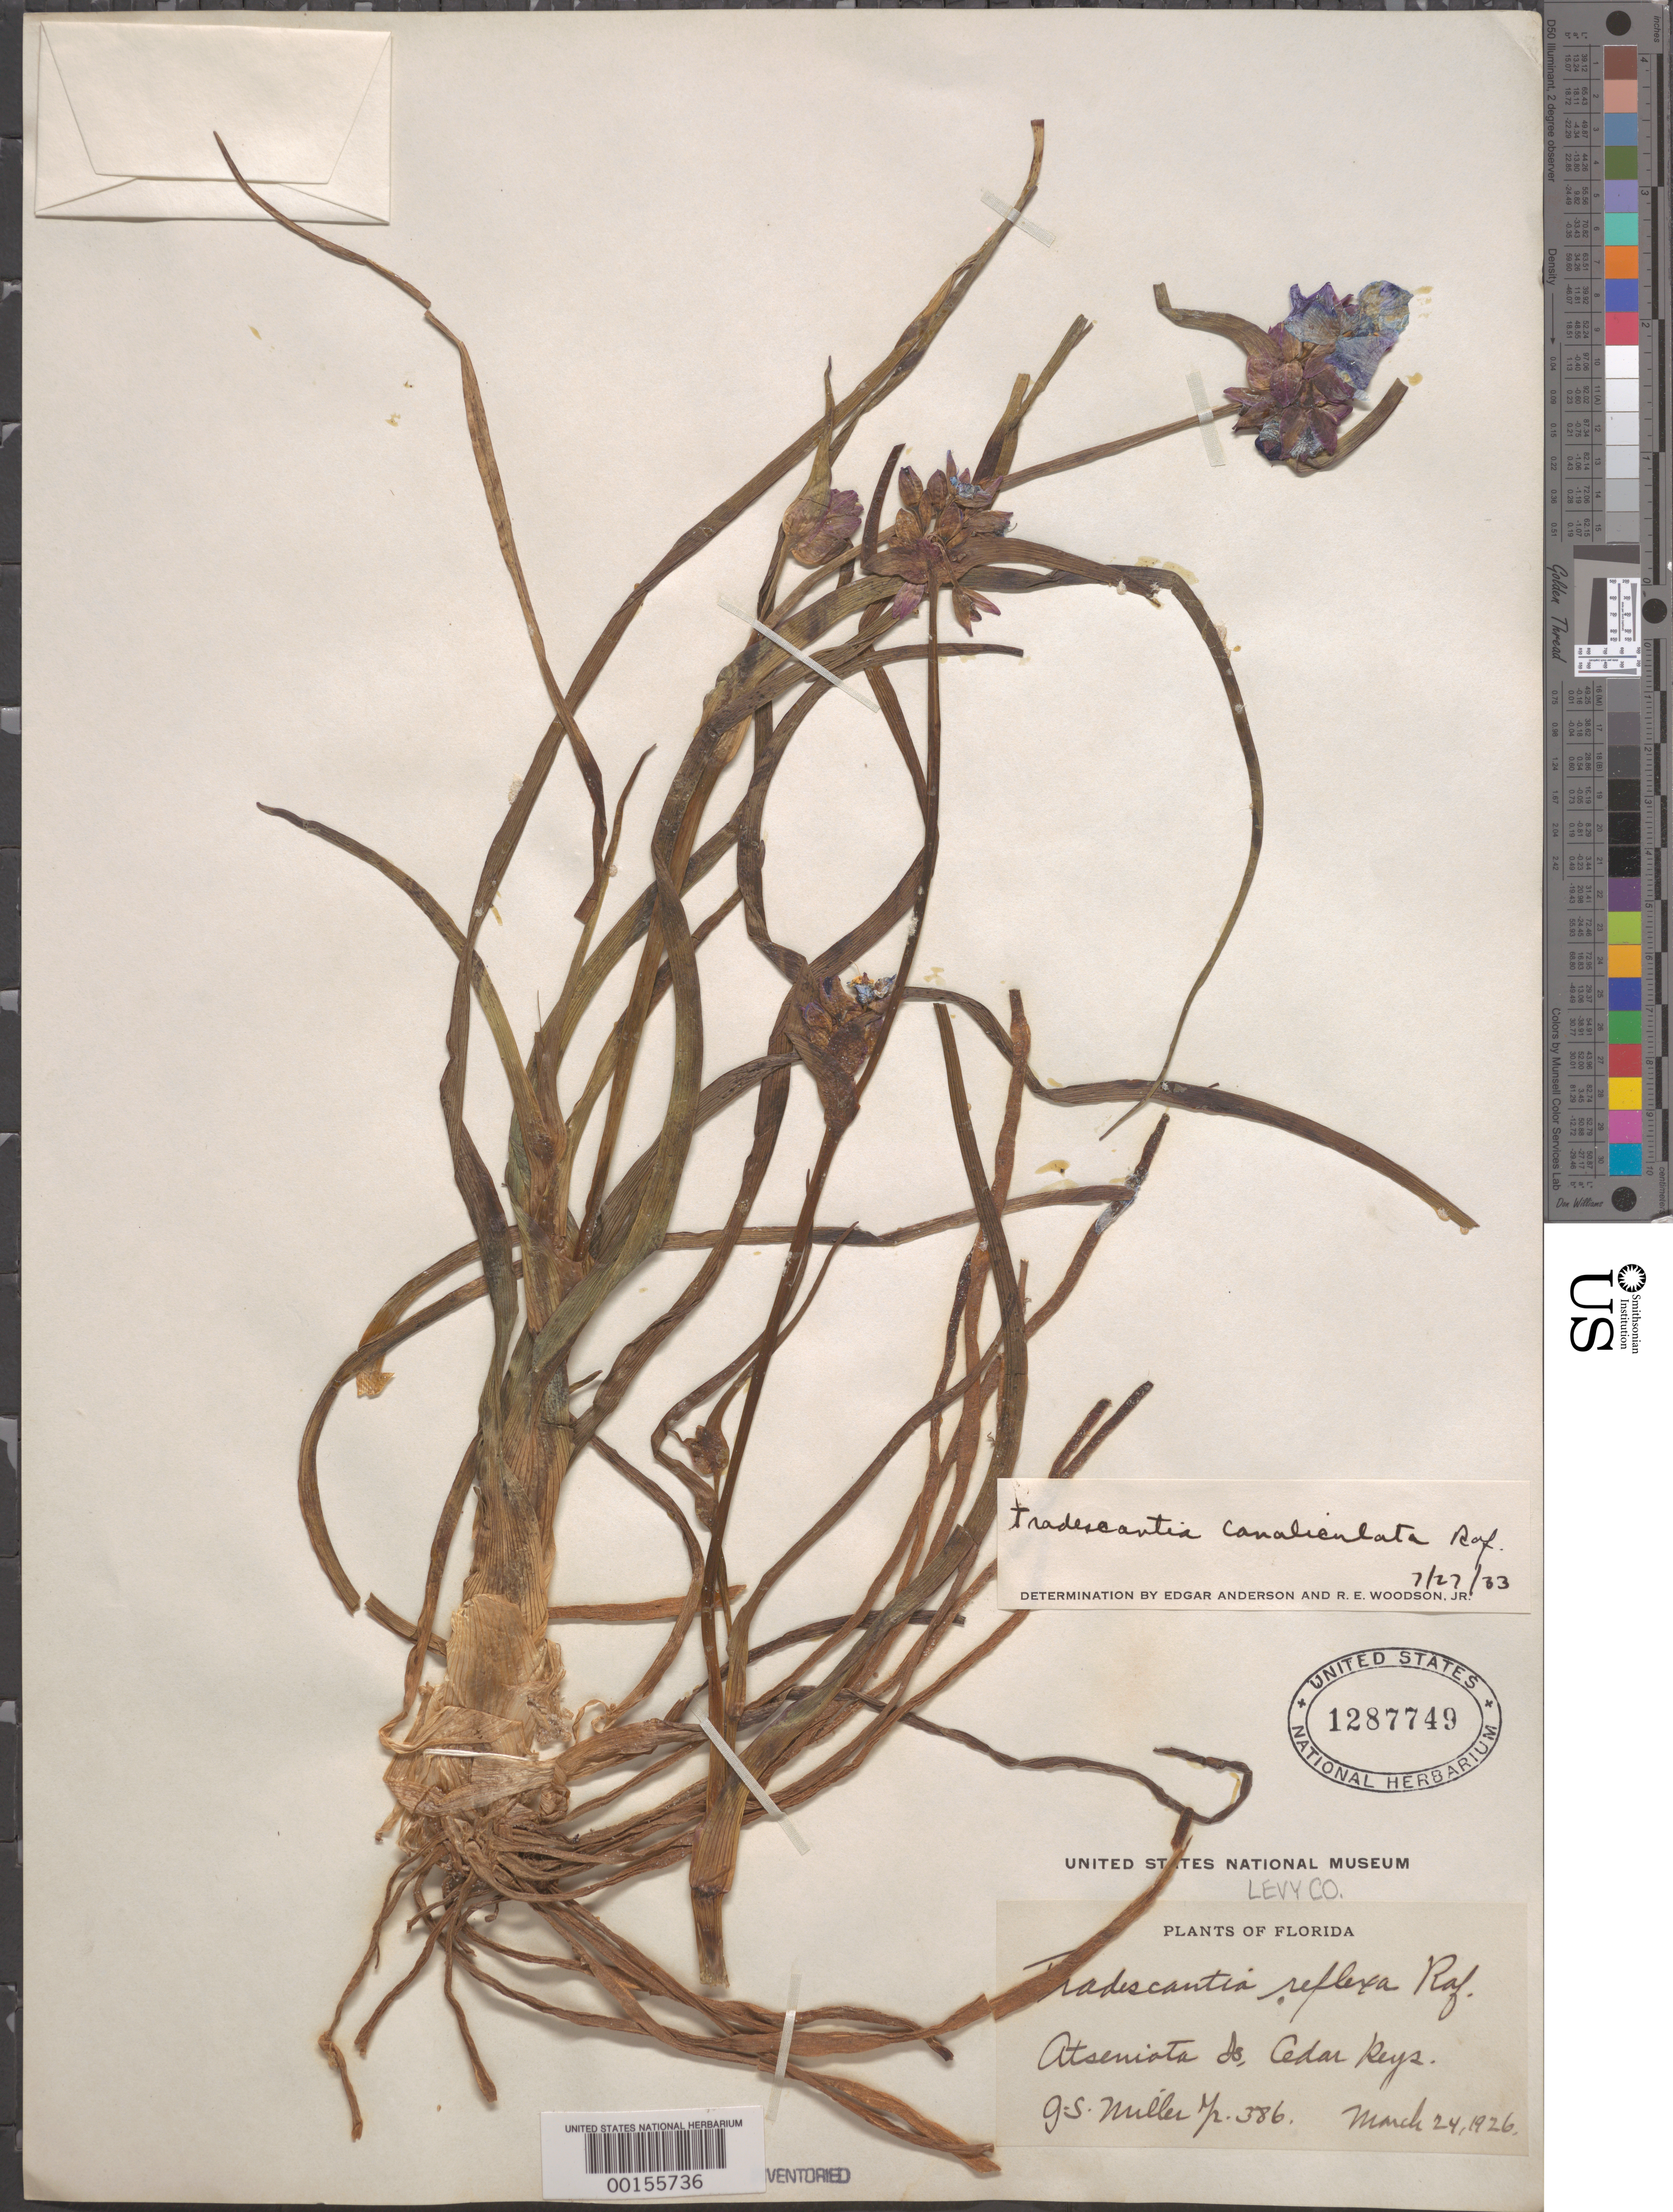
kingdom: Plantae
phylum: Tracheophyta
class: Liliopsida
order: Commelinales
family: Commelinaceae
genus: Tradescantia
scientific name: Tradescantia ohiensis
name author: Raf.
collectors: G. Miller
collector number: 386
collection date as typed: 24 Mar 1926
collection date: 1926-03-24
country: United States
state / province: Florida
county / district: Levy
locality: Atseniata island, cedar keys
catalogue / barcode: US 1287749